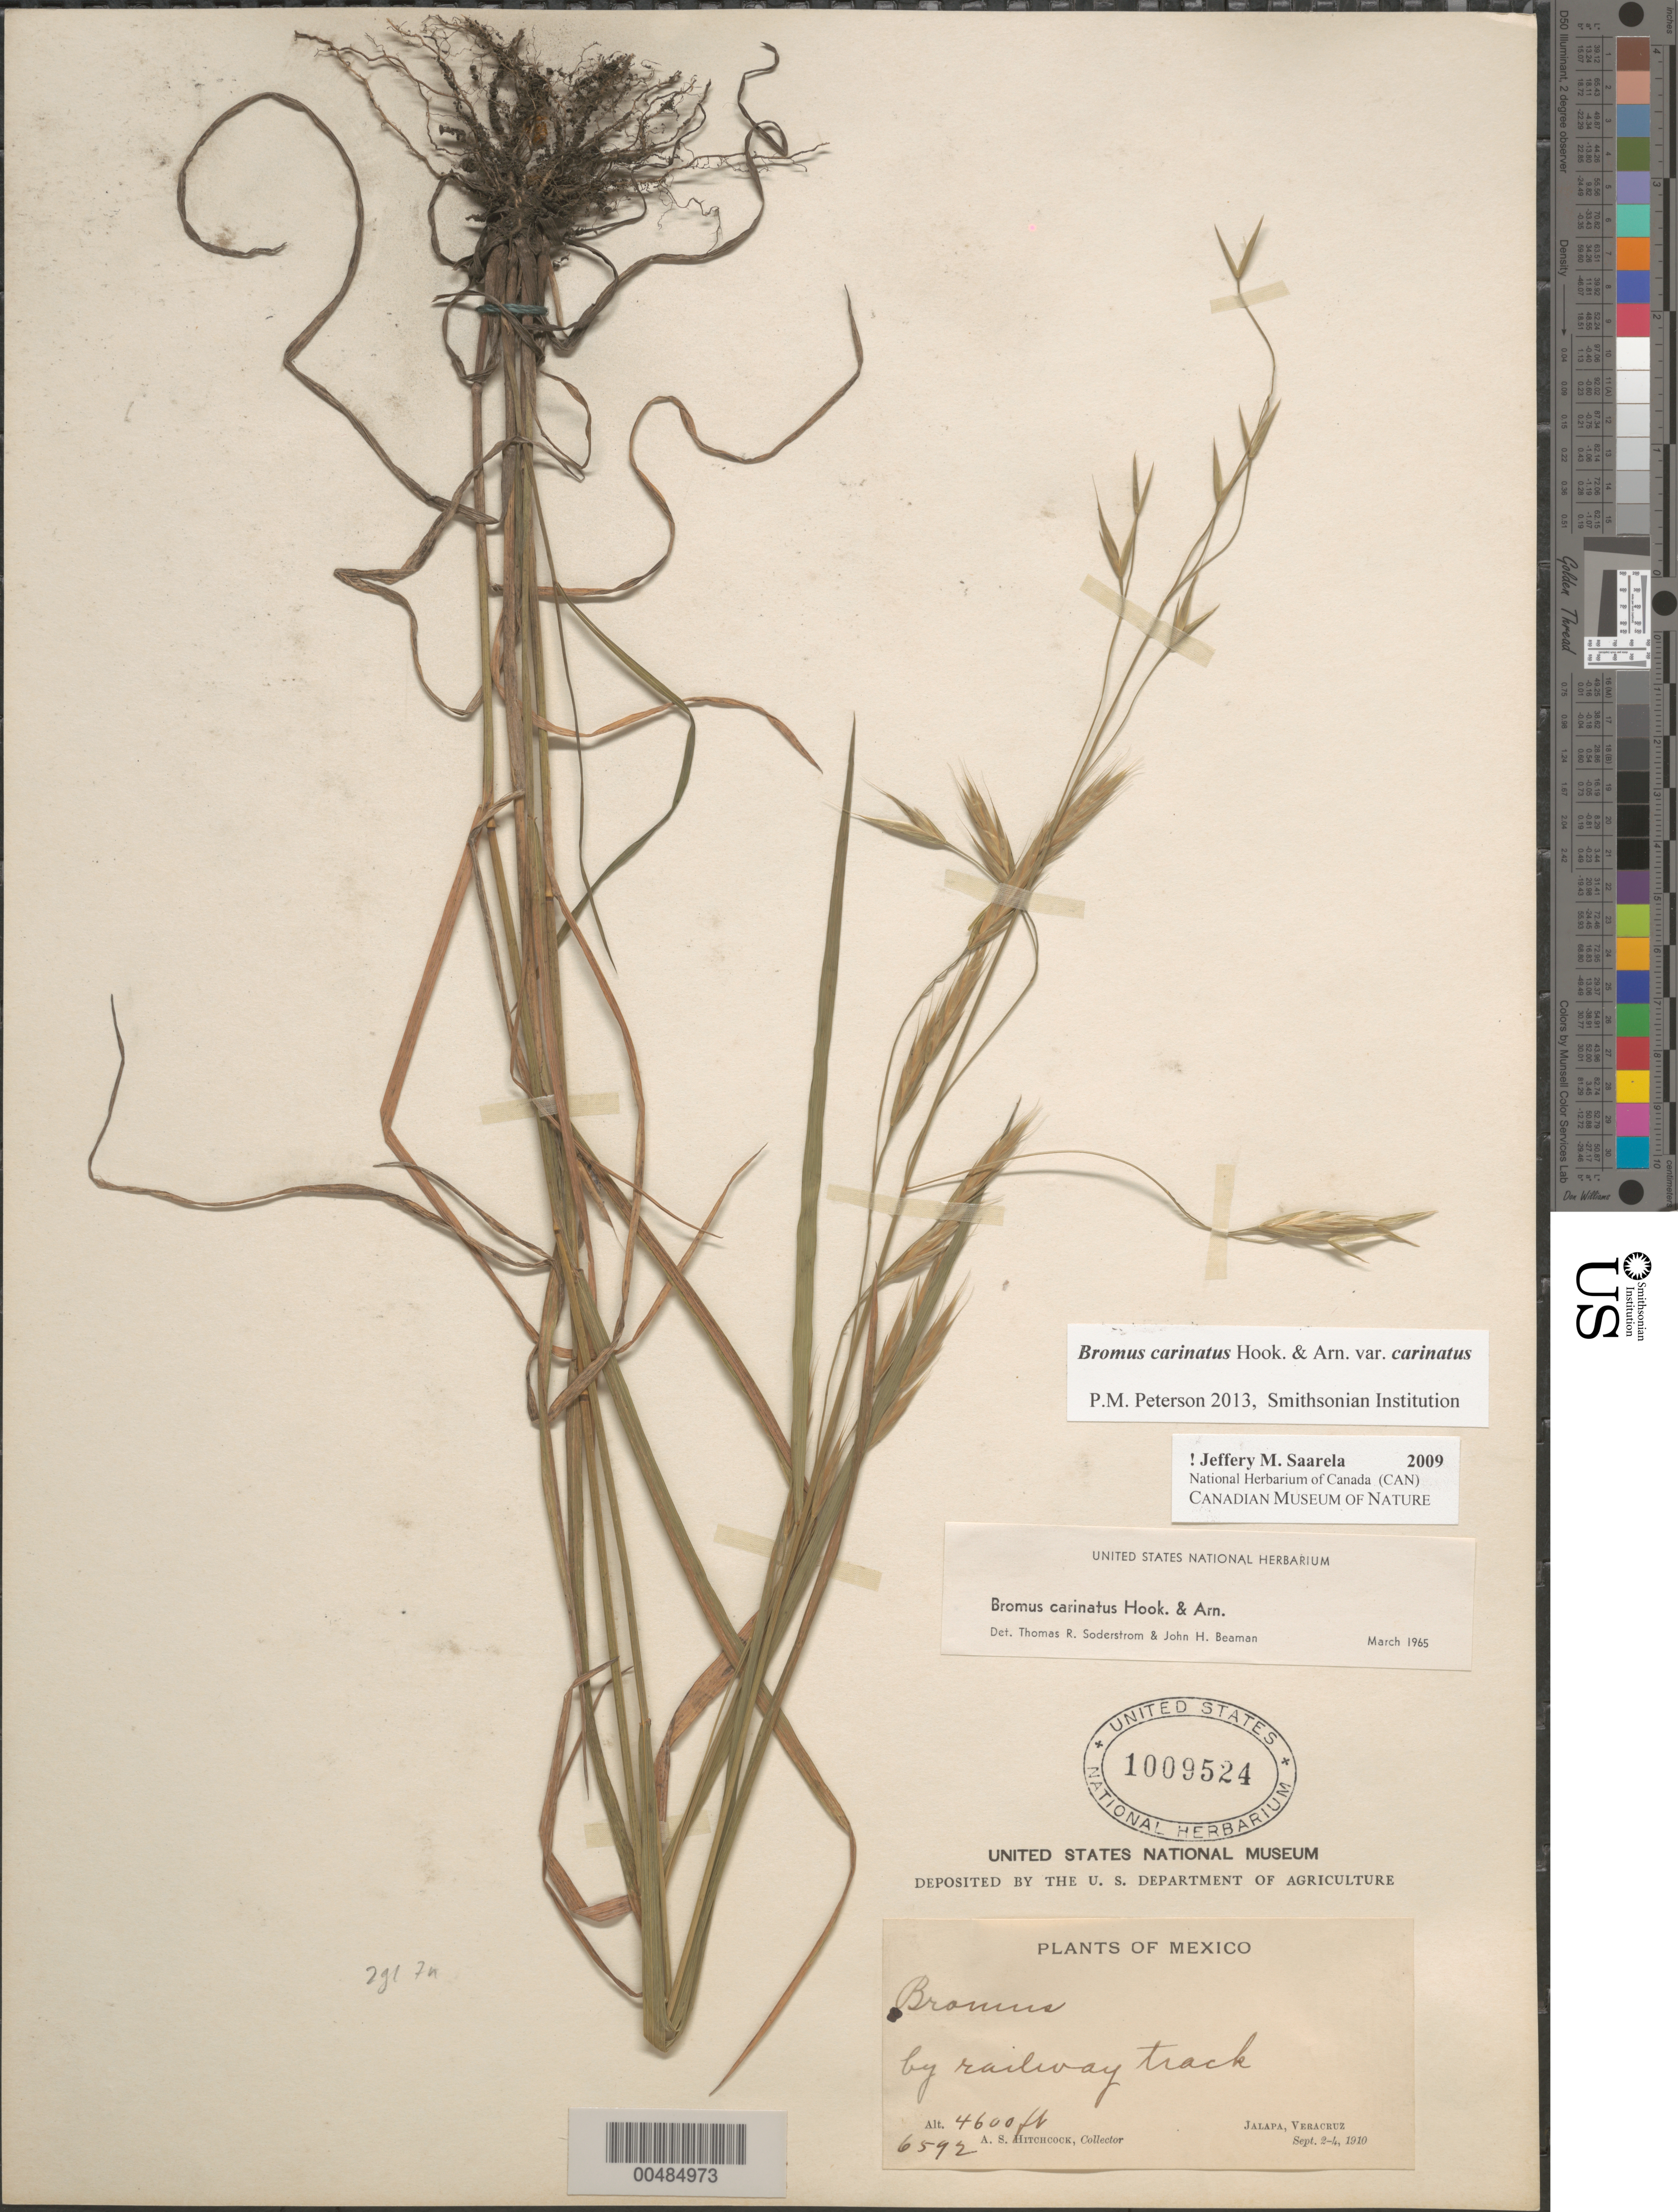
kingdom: Plantae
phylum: Tracheophyta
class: Liliopsida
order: Poales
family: Poaceae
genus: Bromus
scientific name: Bromus carinatus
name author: Hook. & Arn.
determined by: Soderstrom, T. R.; Beaman, J. H.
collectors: A. S. Hitchcock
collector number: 6592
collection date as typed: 2 Sep 1910 to 4 Sep 1910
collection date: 1910-09-02/1910-09-04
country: Mexico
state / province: Veracruz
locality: Jalapa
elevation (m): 1402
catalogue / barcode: US 1009524